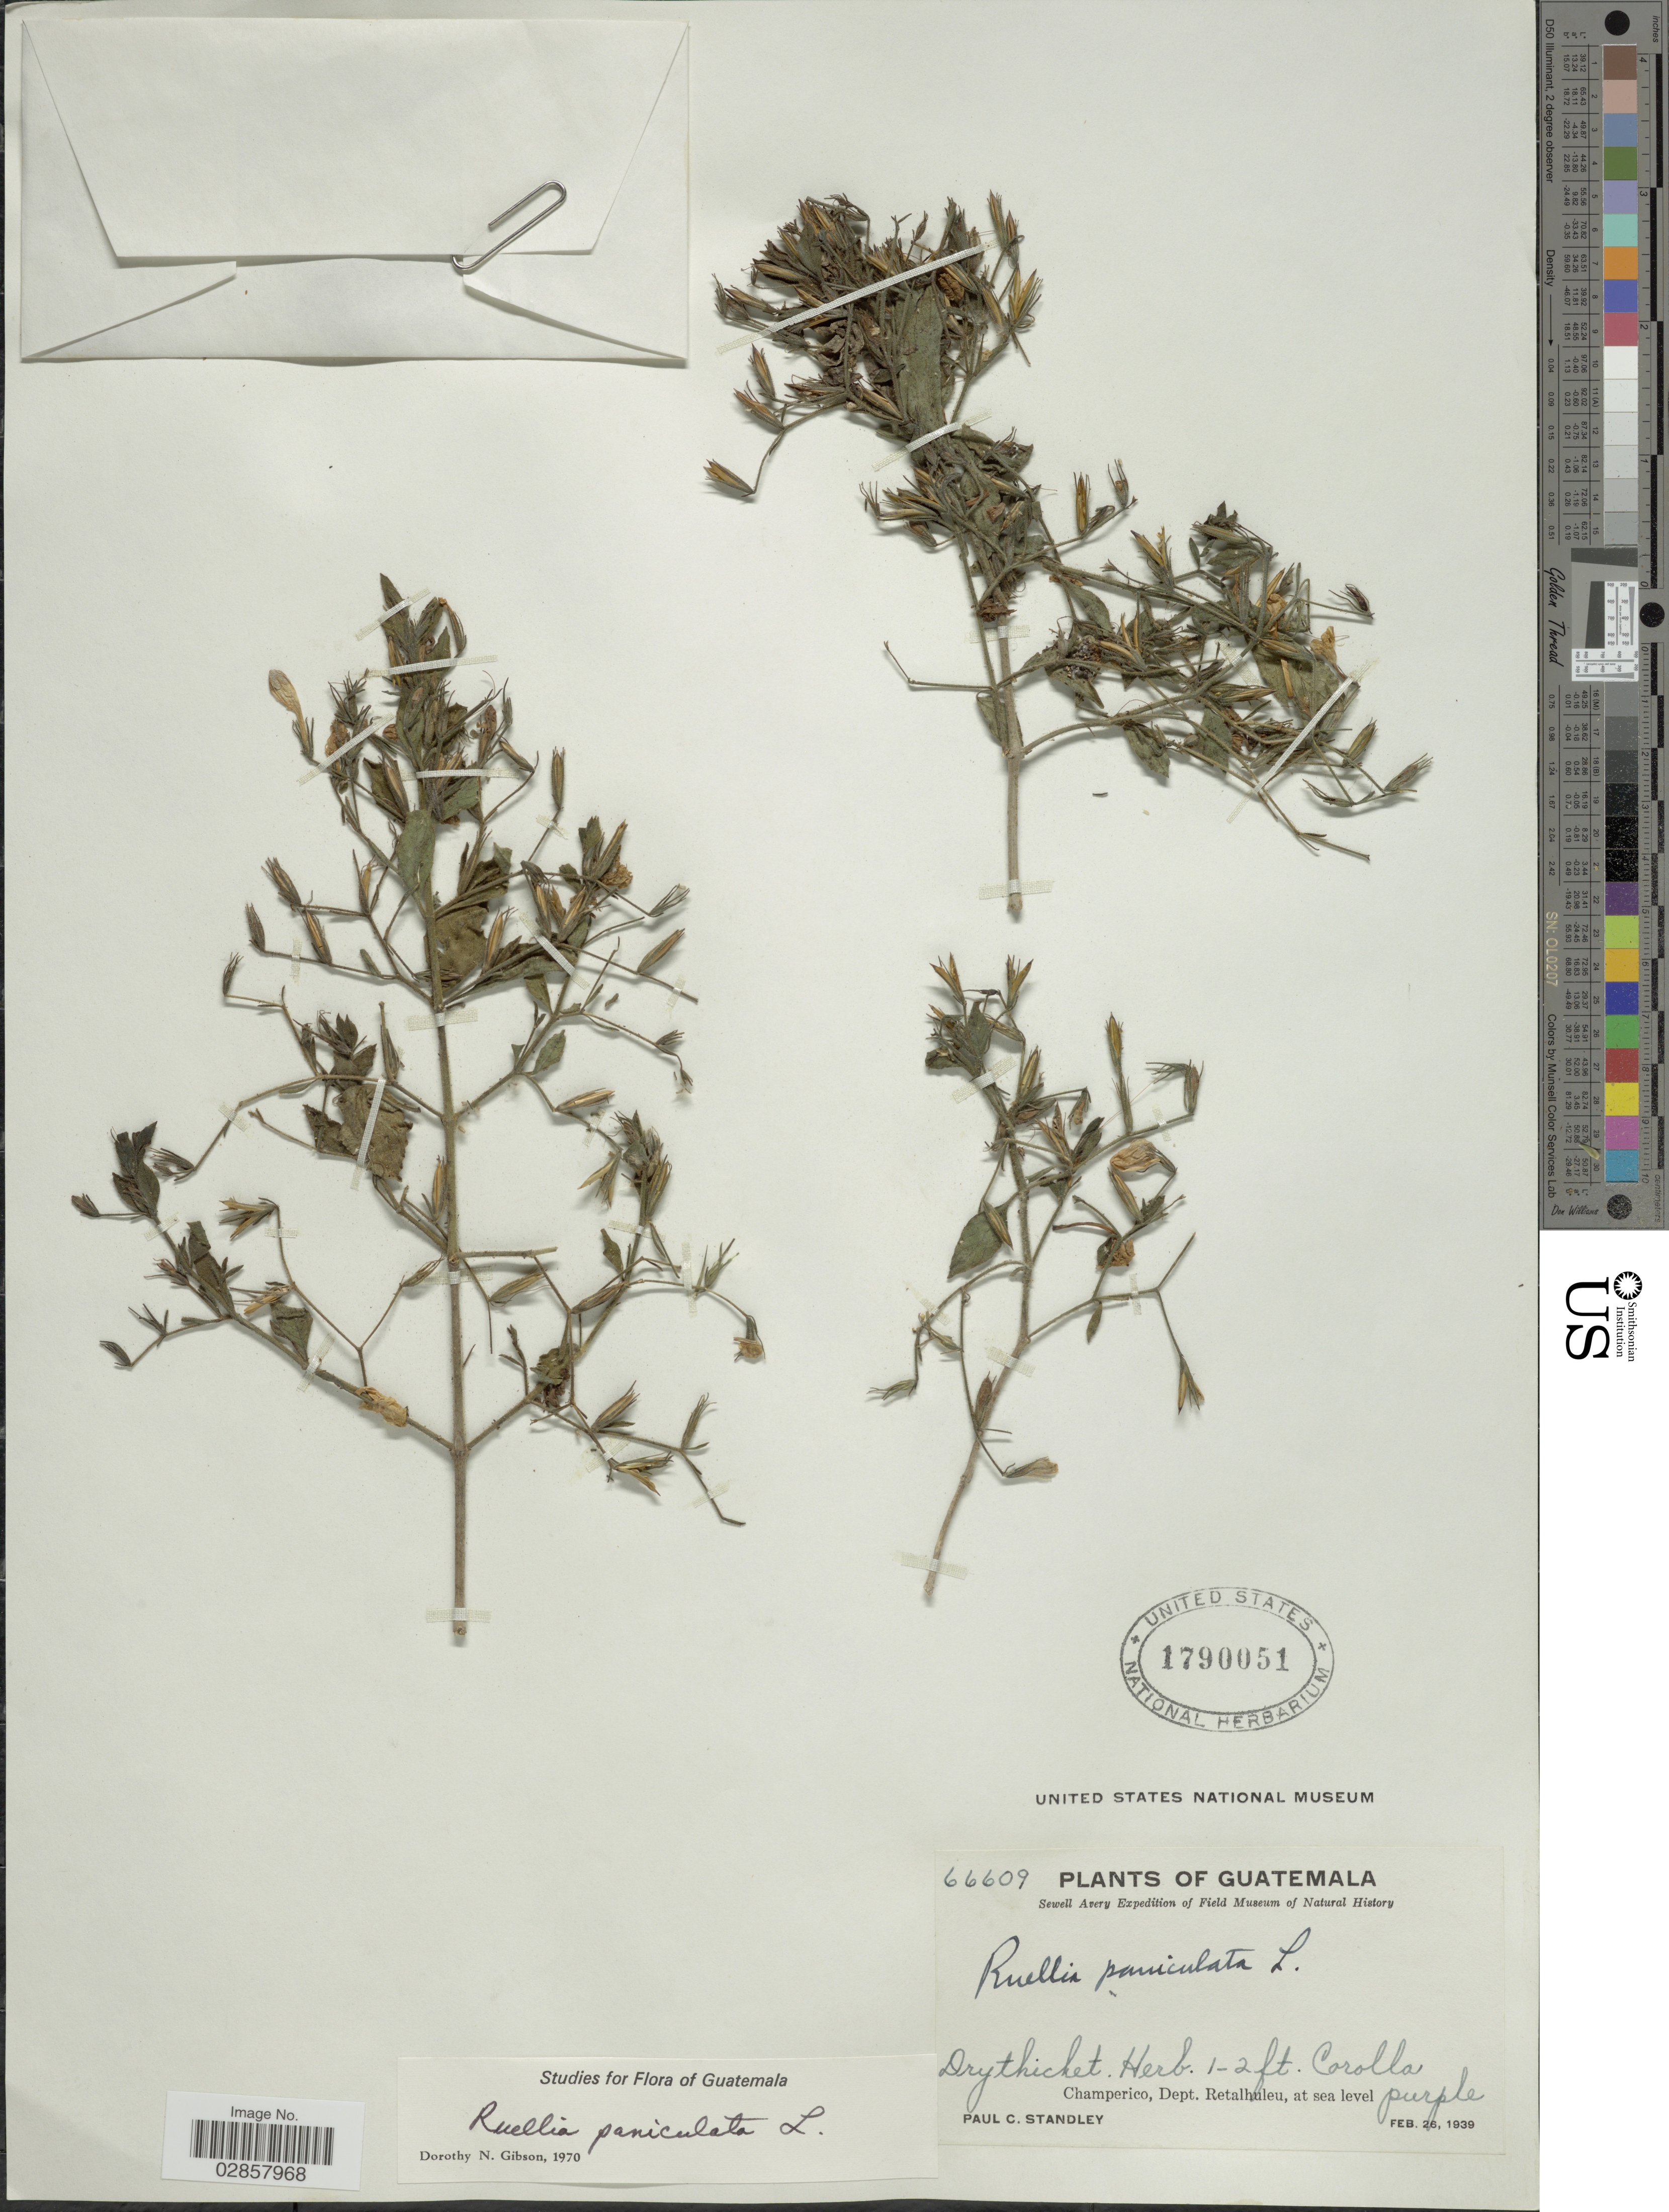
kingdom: Plantae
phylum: Tracheophyta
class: Magnoliopsida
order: Lamiales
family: Acanthaceae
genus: Ruellia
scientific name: Ruellia paniculata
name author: L.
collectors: P. C. Standley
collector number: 66609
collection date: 1939-02-26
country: Guatemala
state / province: Retalhuleu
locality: Champerico, Dept. Retalhuleu.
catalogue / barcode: US 1790051